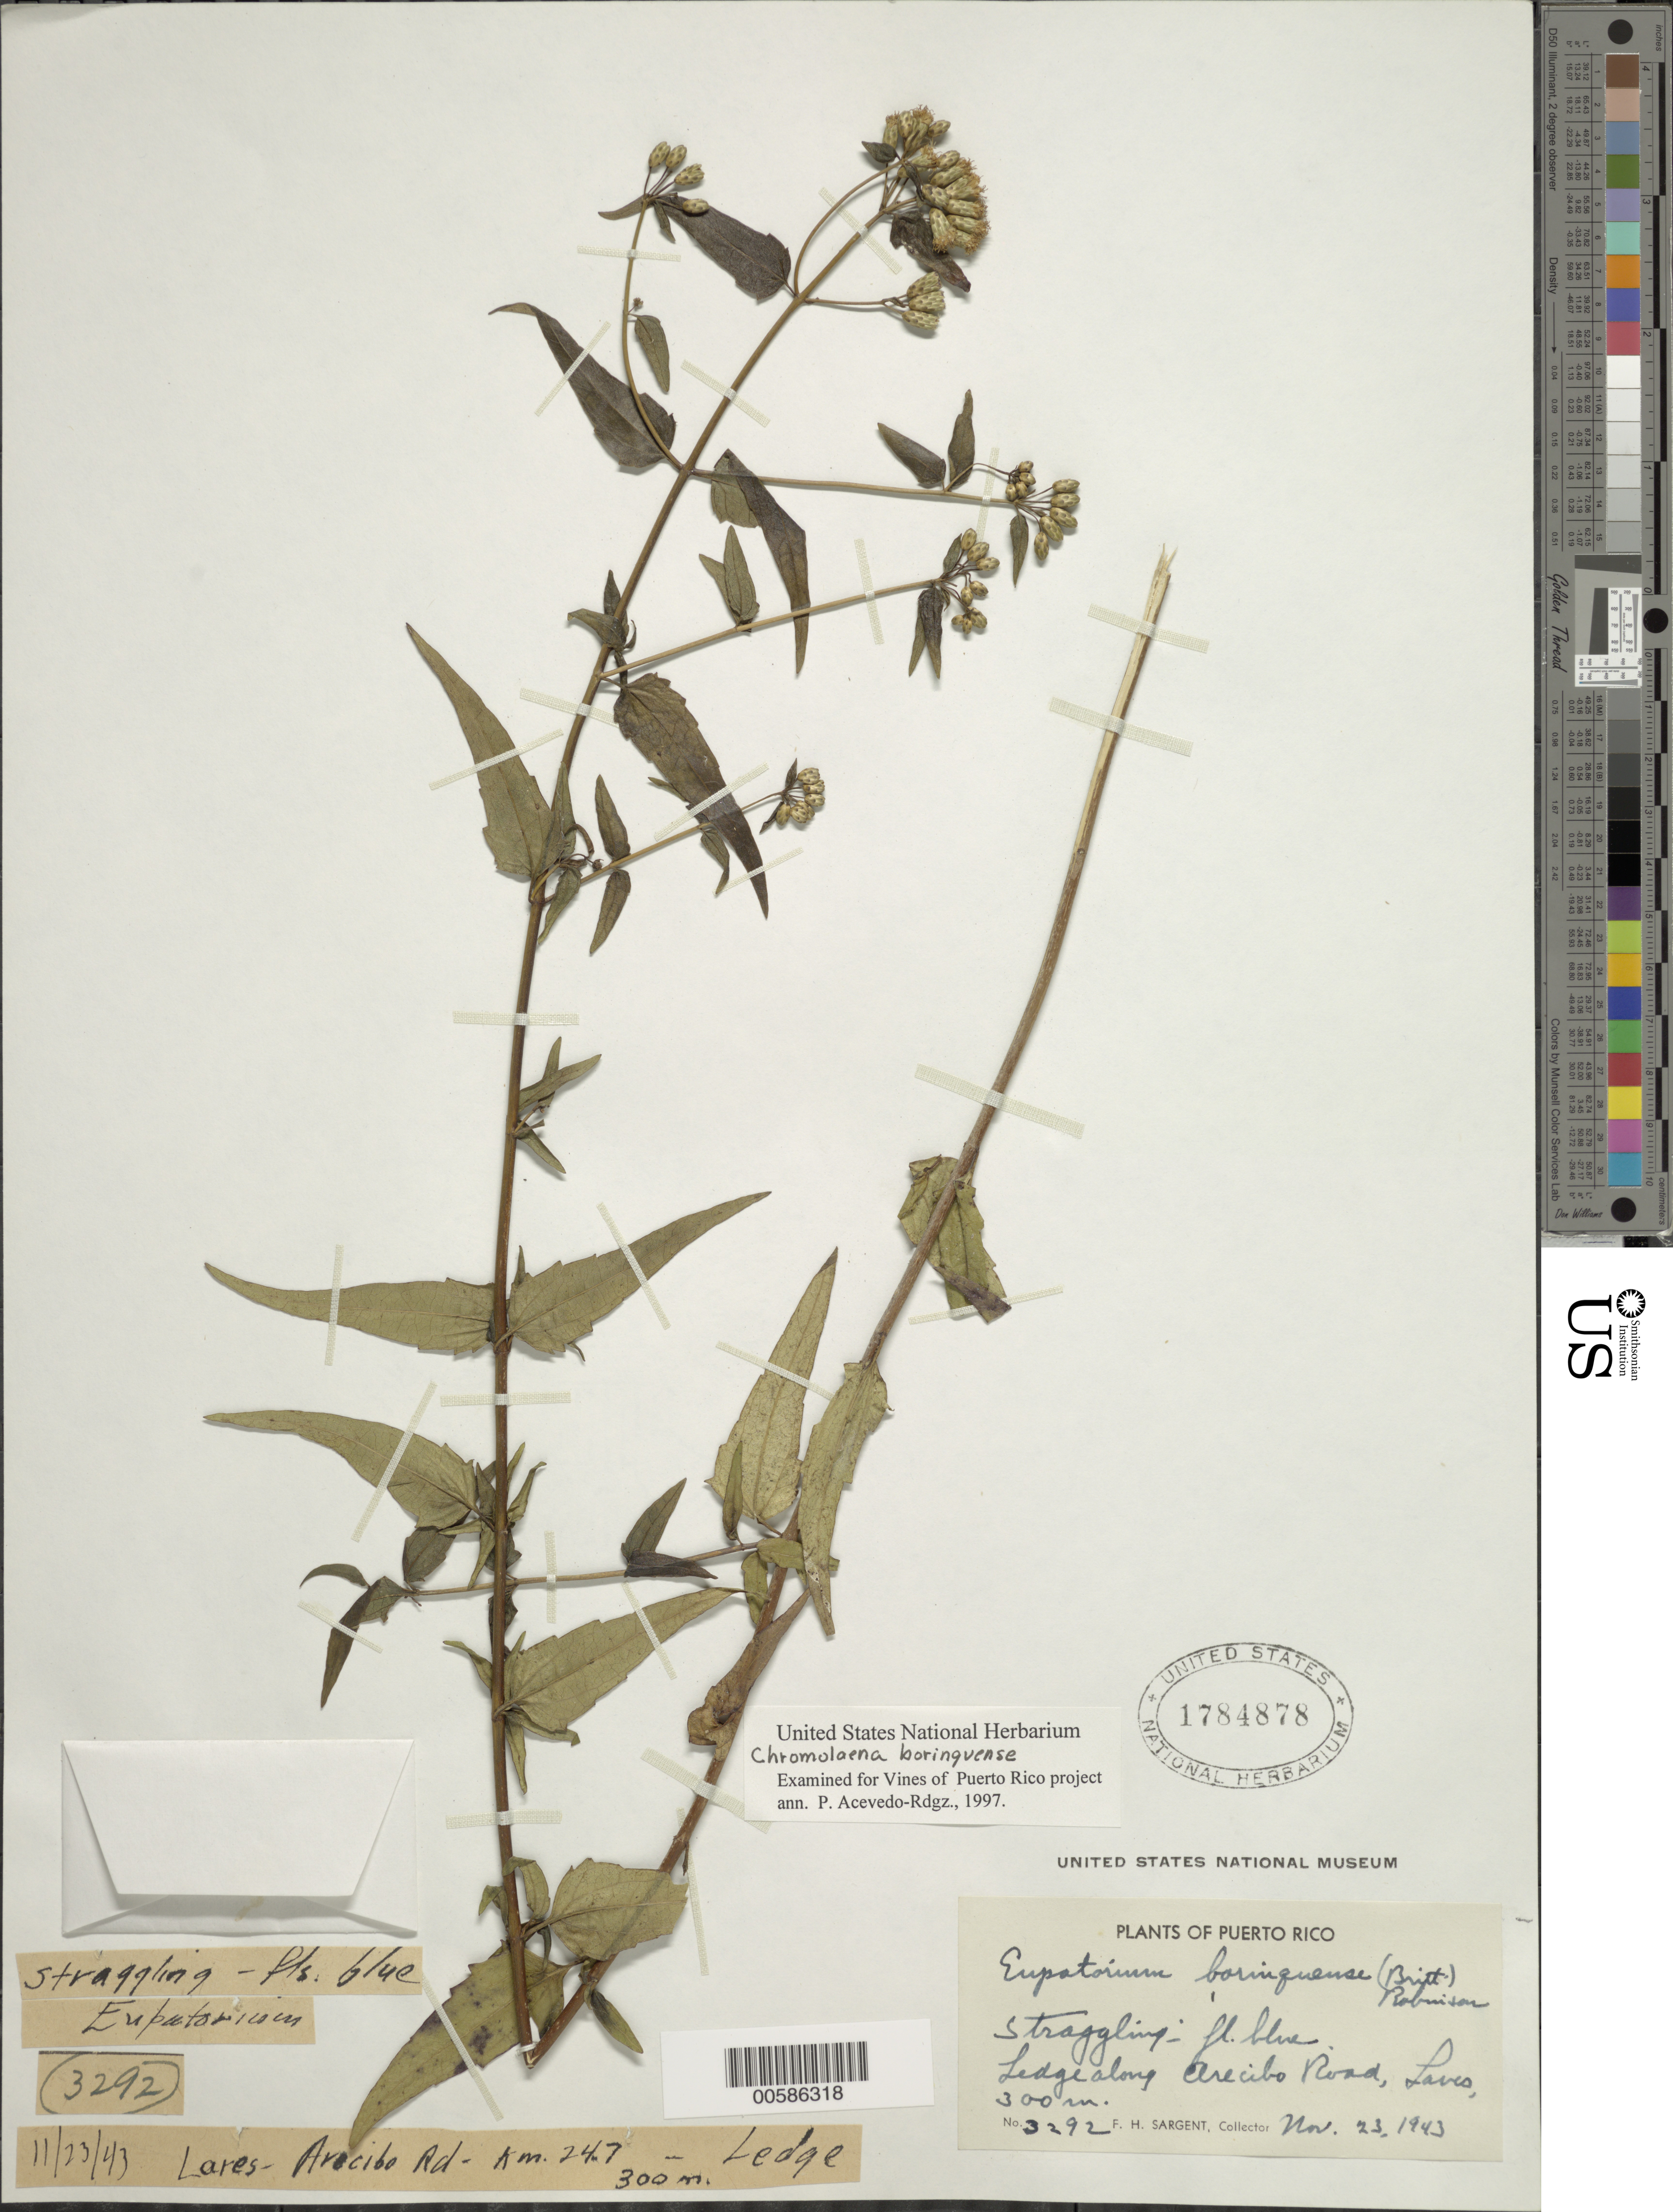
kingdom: Plantae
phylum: Tracheophyta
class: Magnoliopsida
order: Asterales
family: Asteraceae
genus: Chromolaena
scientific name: Chromolaena borinquensis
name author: (Britton) R.M. King & H. Rob.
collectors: F. H. Sargent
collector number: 3292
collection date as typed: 23 Nov 1943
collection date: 1943-11-23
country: Puerto Rico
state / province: Arecibo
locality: Arecibo Road, Lares.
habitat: Ledge along roadside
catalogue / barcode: US 1784878